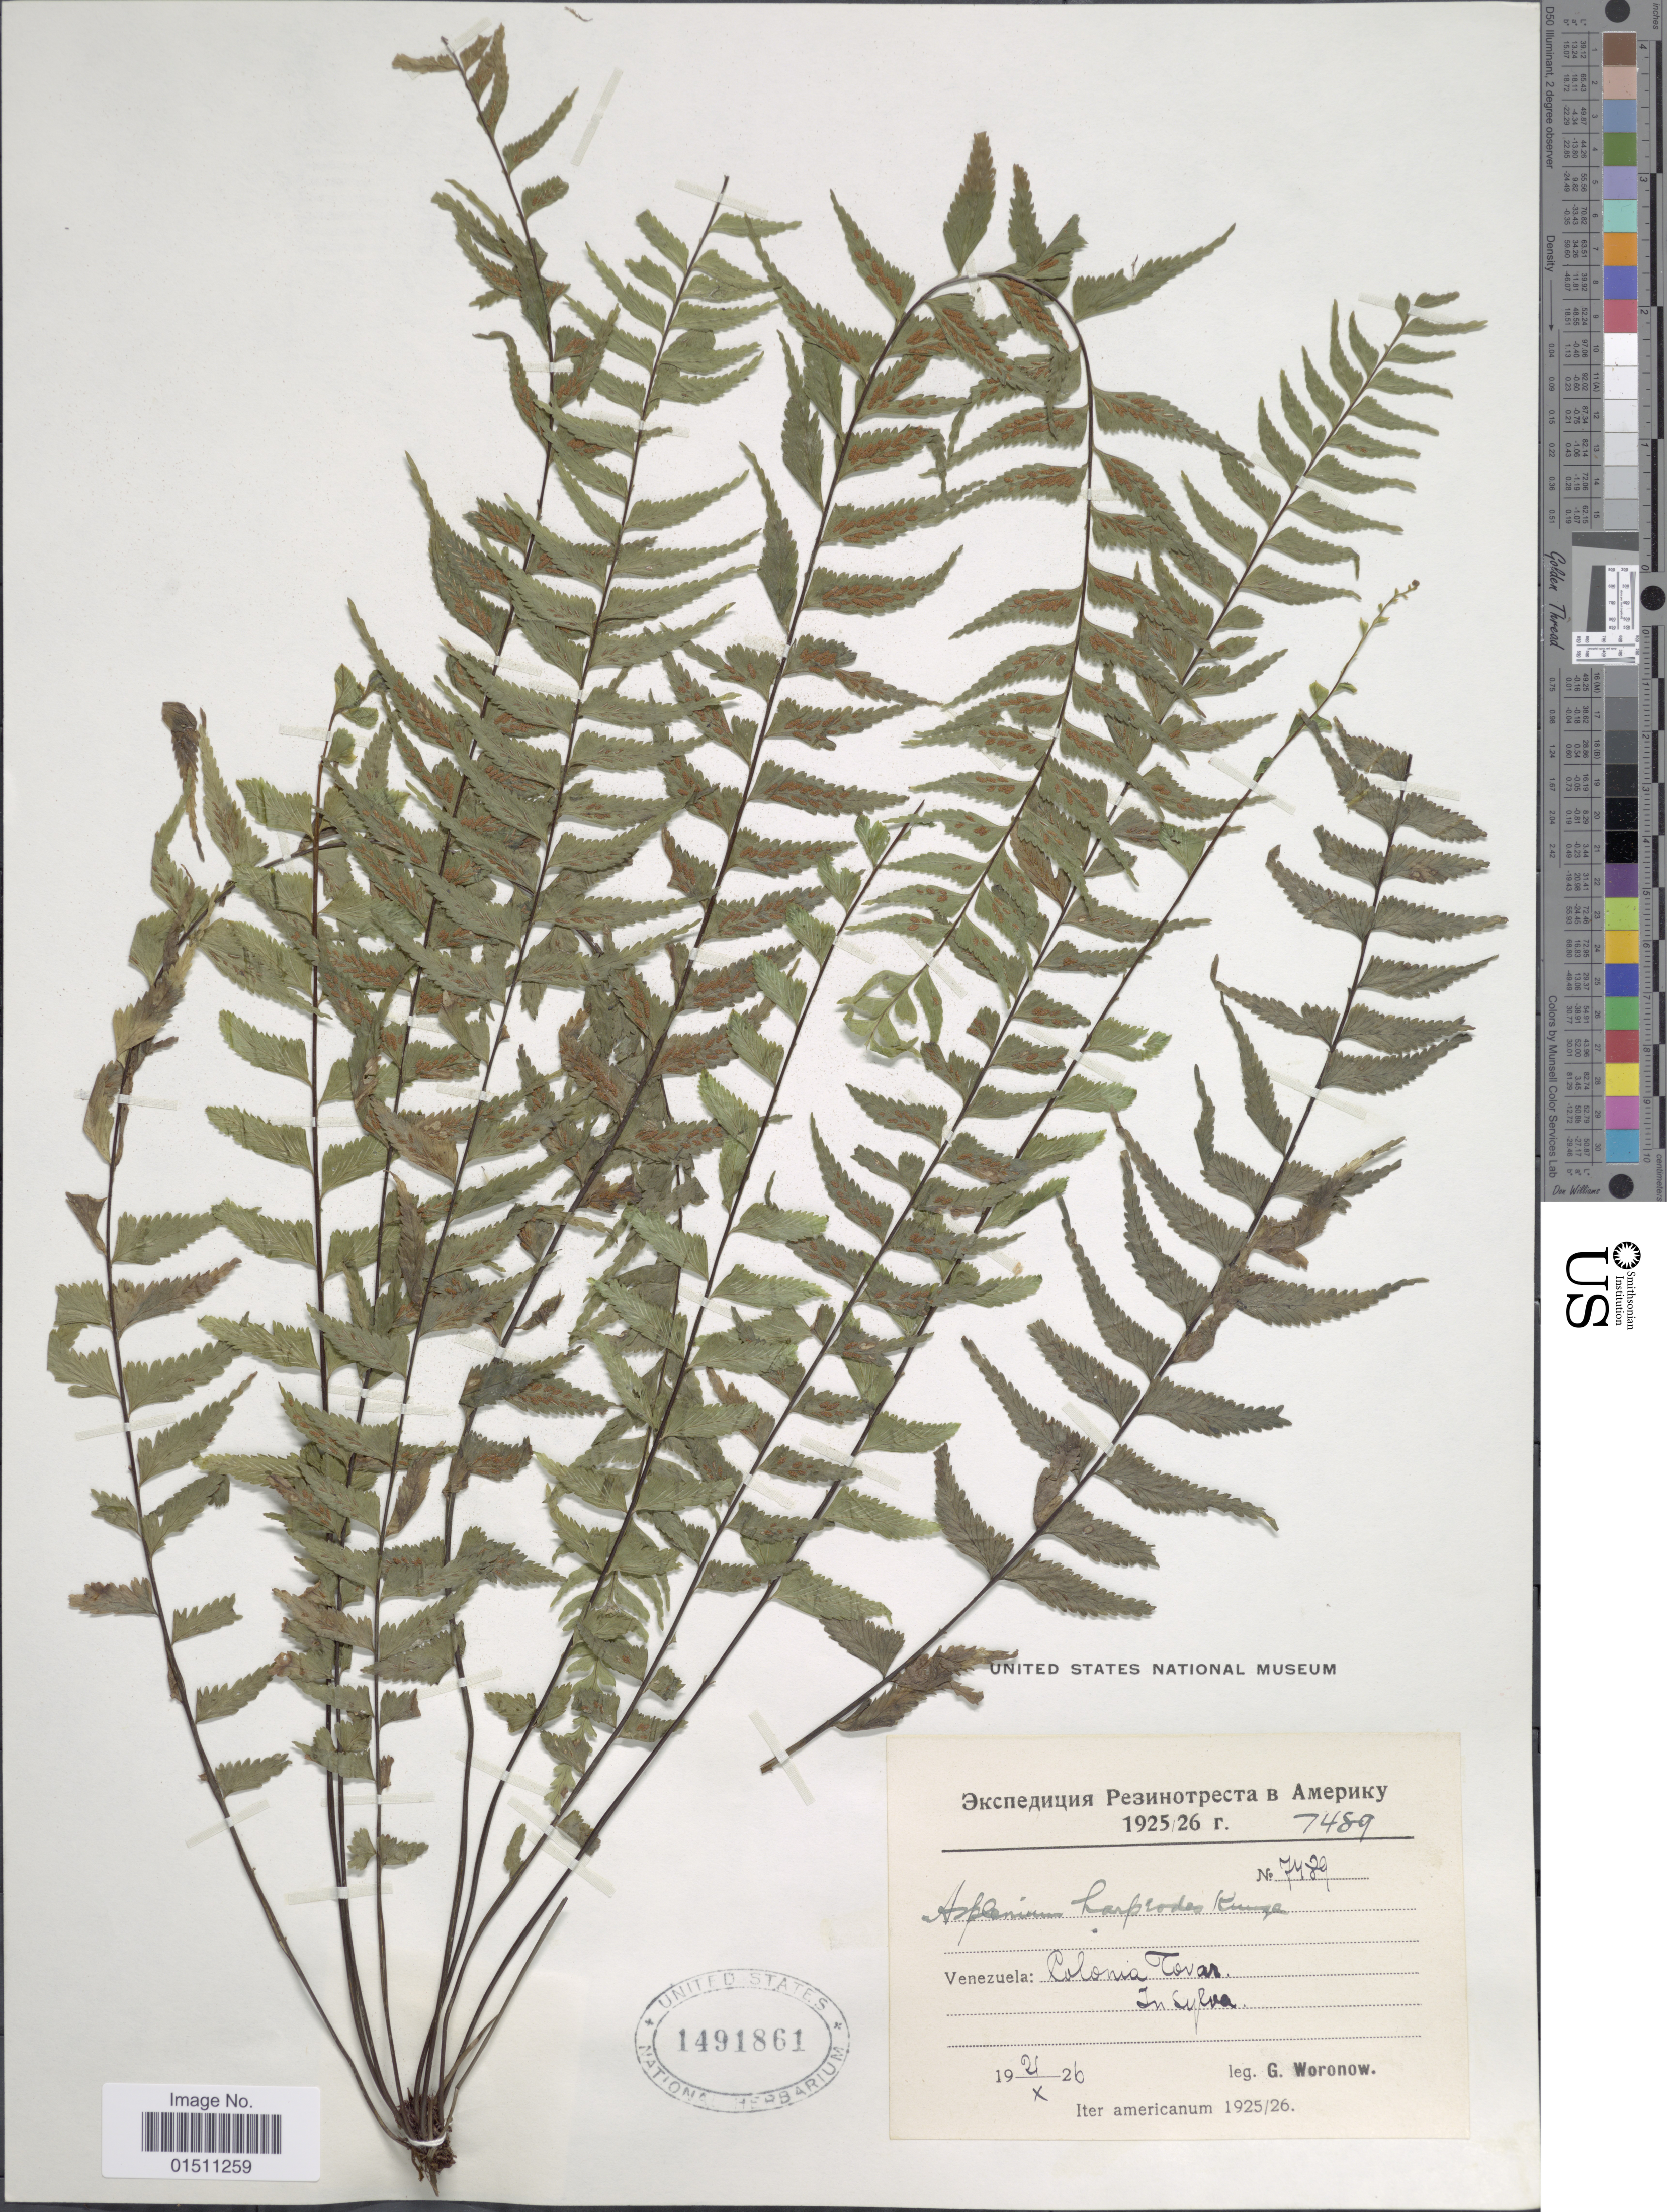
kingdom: Plantae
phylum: Tracheophyta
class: Polypodiopsida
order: Polypodiales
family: Aspleniaceae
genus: Asplenium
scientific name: Asplenium harpeodes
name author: Kunze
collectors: G. Woronow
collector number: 7489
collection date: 1926-10-21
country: Venezuela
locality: Venezuela, Colonia Tovar In sylva.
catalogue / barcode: US 1491861